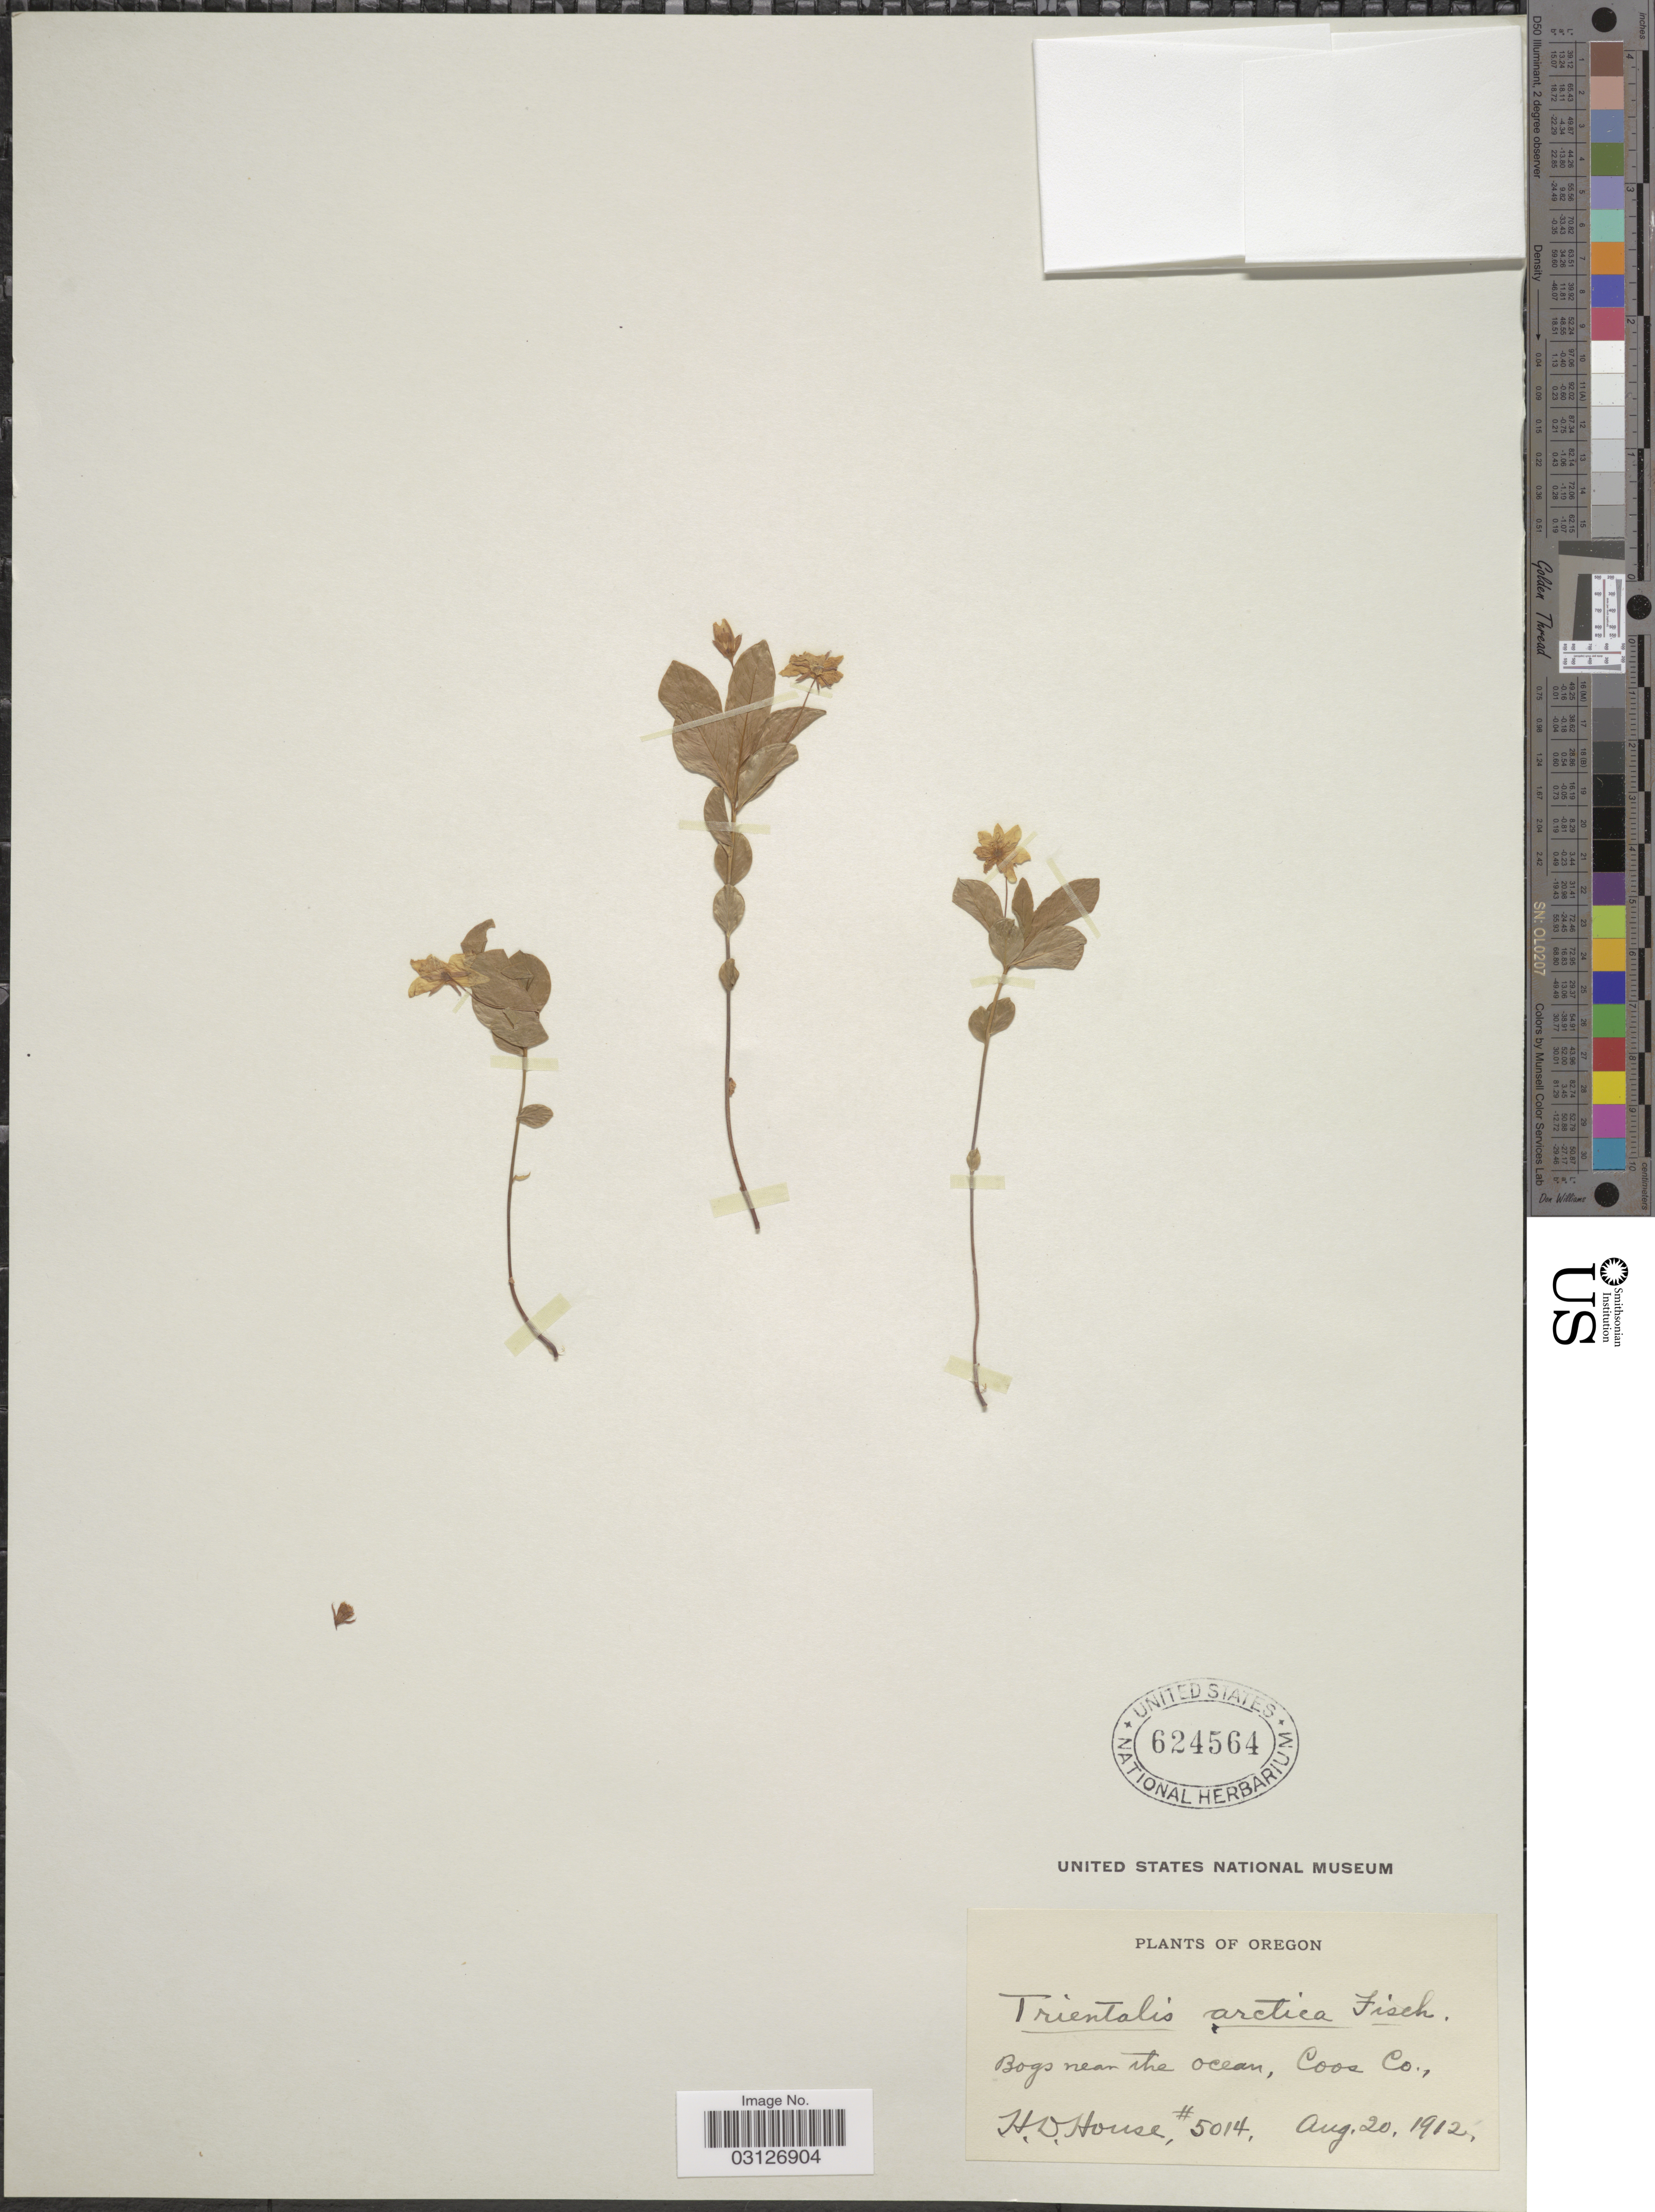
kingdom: Plantae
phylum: Tracheophyta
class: Magnoliopsida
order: Ericales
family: Primulaceae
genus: Trientalis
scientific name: Trientalis arctica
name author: Fisch. ex Hook.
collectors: H. D. House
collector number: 5014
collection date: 1912-08-20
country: United States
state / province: Oregon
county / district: Coos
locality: Bogs near the ocean, Coos Co.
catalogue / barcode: US 624564